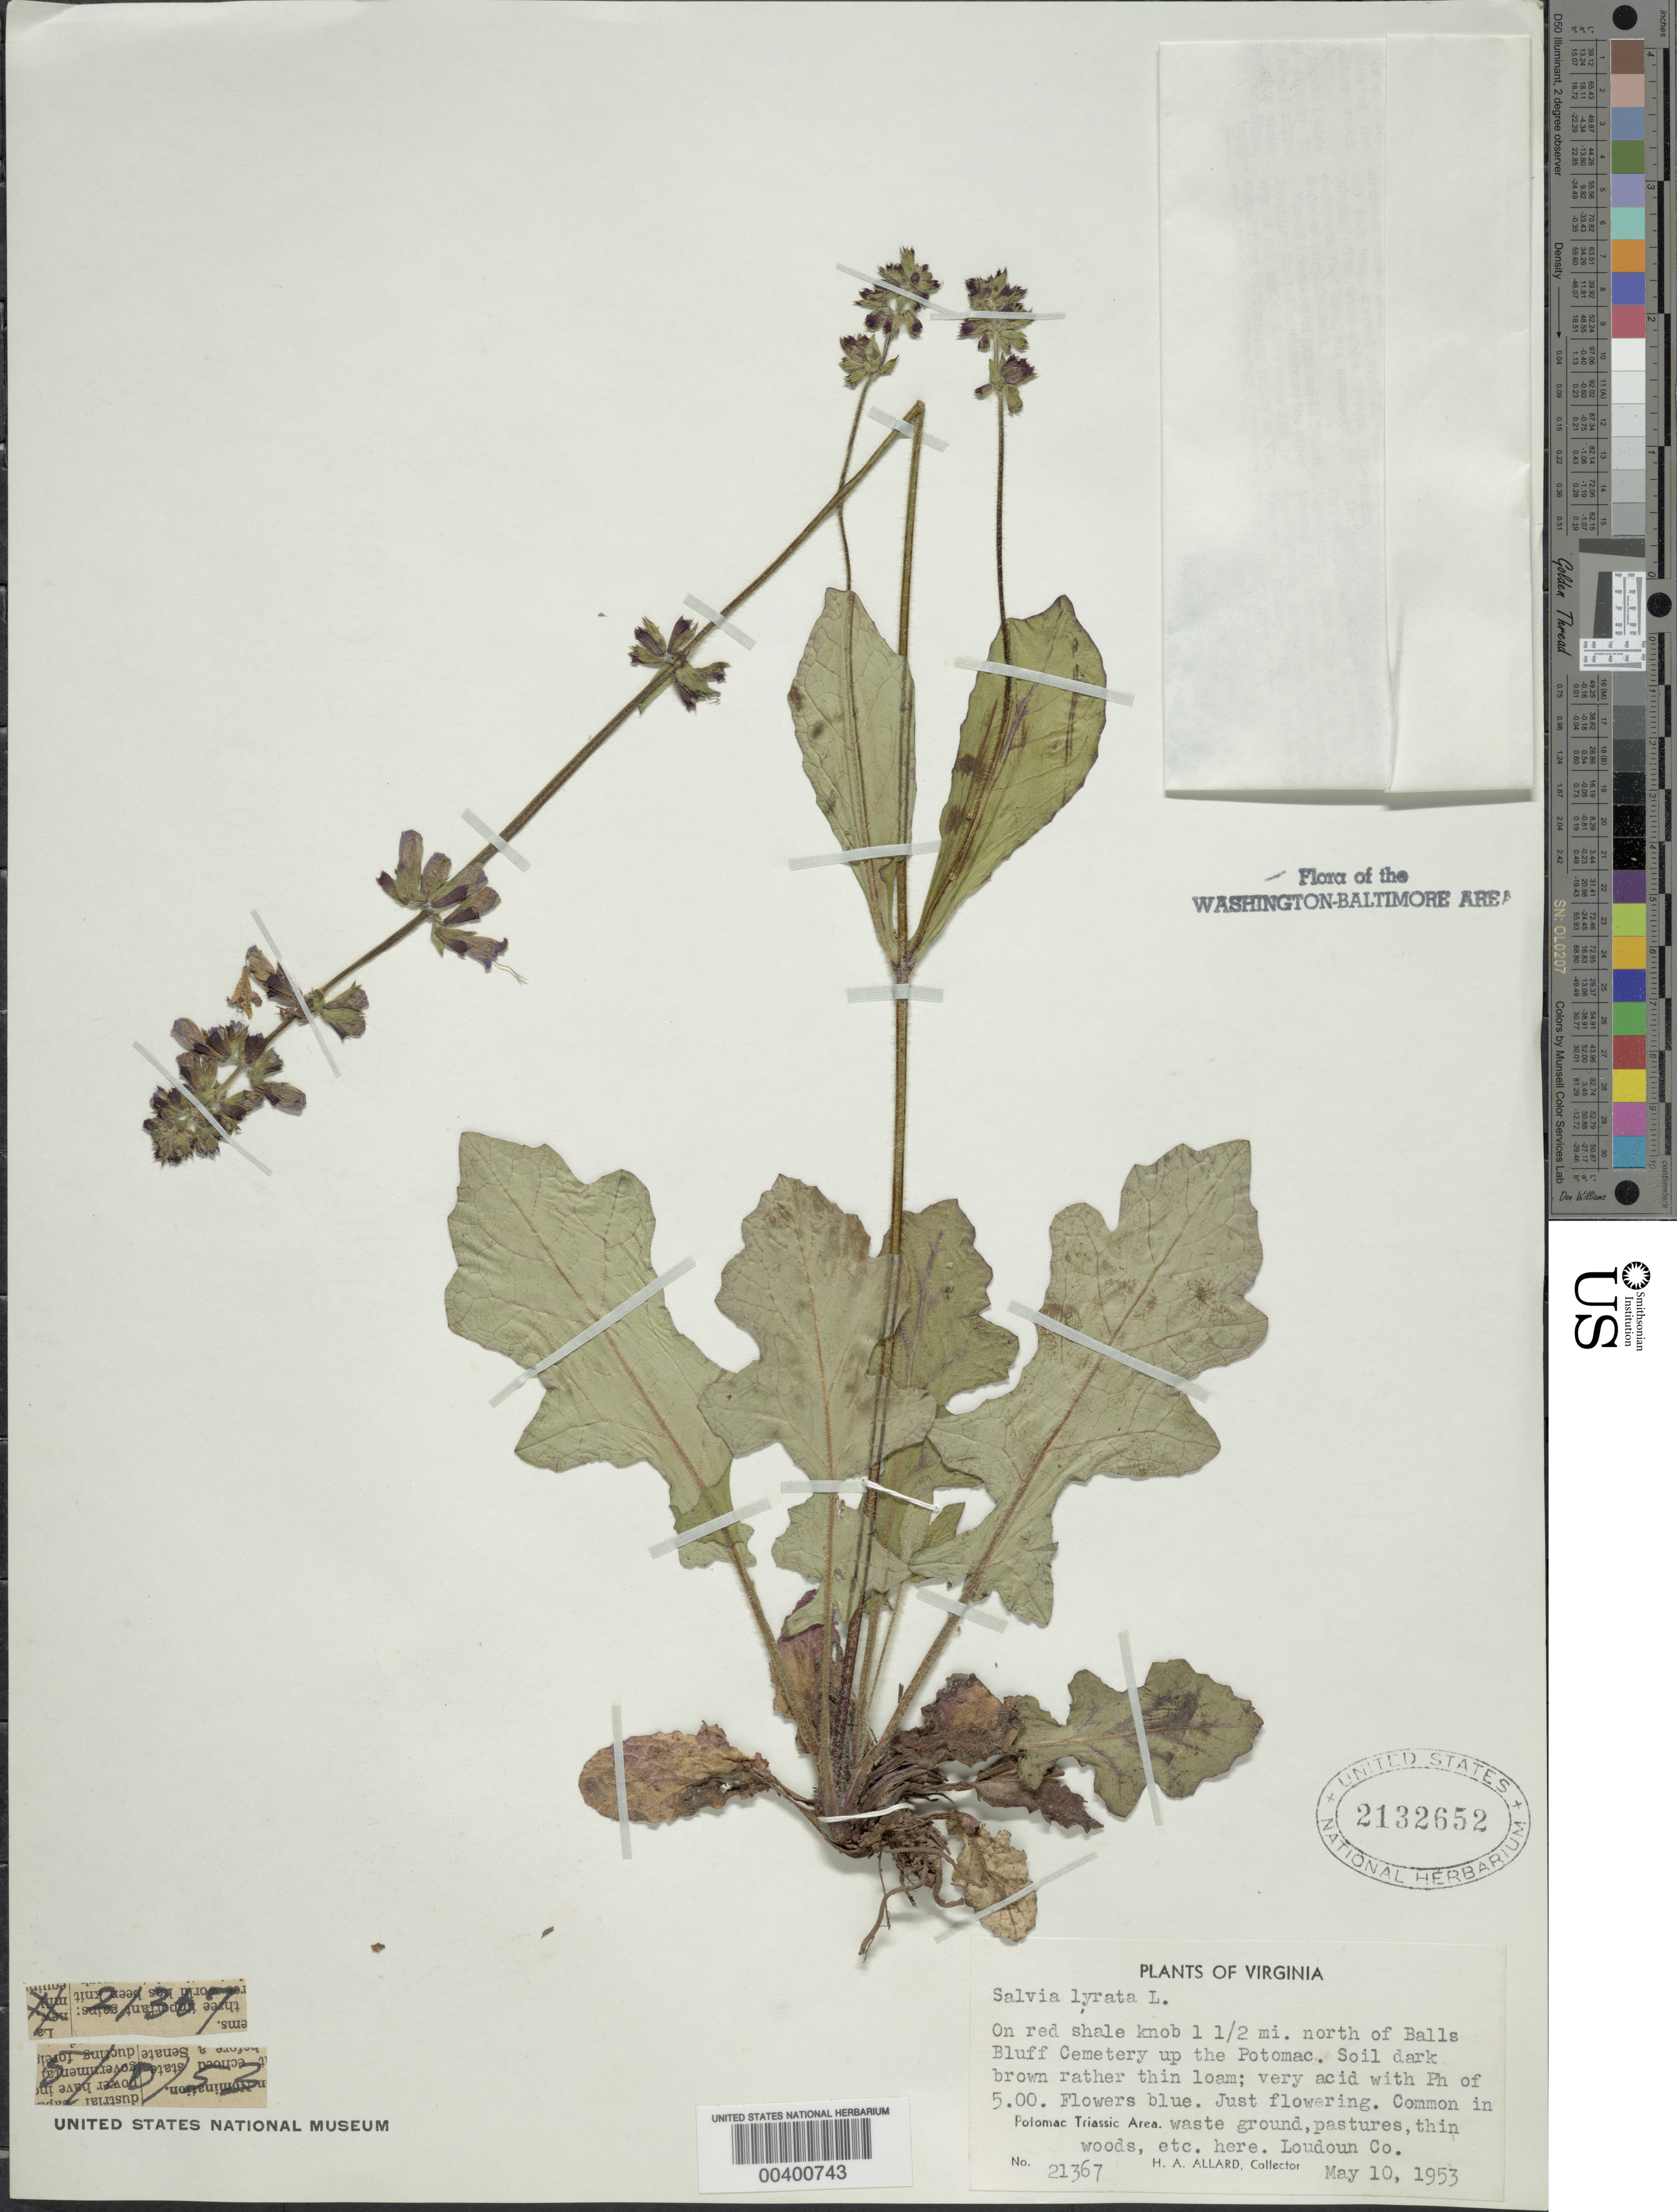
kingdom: Plantae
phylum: Tracheophyta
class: Magnoliopsida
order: Lamiales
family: Lamiaceae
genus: Salvia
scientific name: Salvia lyrata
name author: L.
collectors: H. A. Allard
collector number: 21367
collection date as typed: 10 May 1953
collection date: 1953-05-10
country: United States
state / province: Virginia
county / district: Loudoun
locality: North of Balls Bluff Cemetery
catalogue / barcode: US 2132652